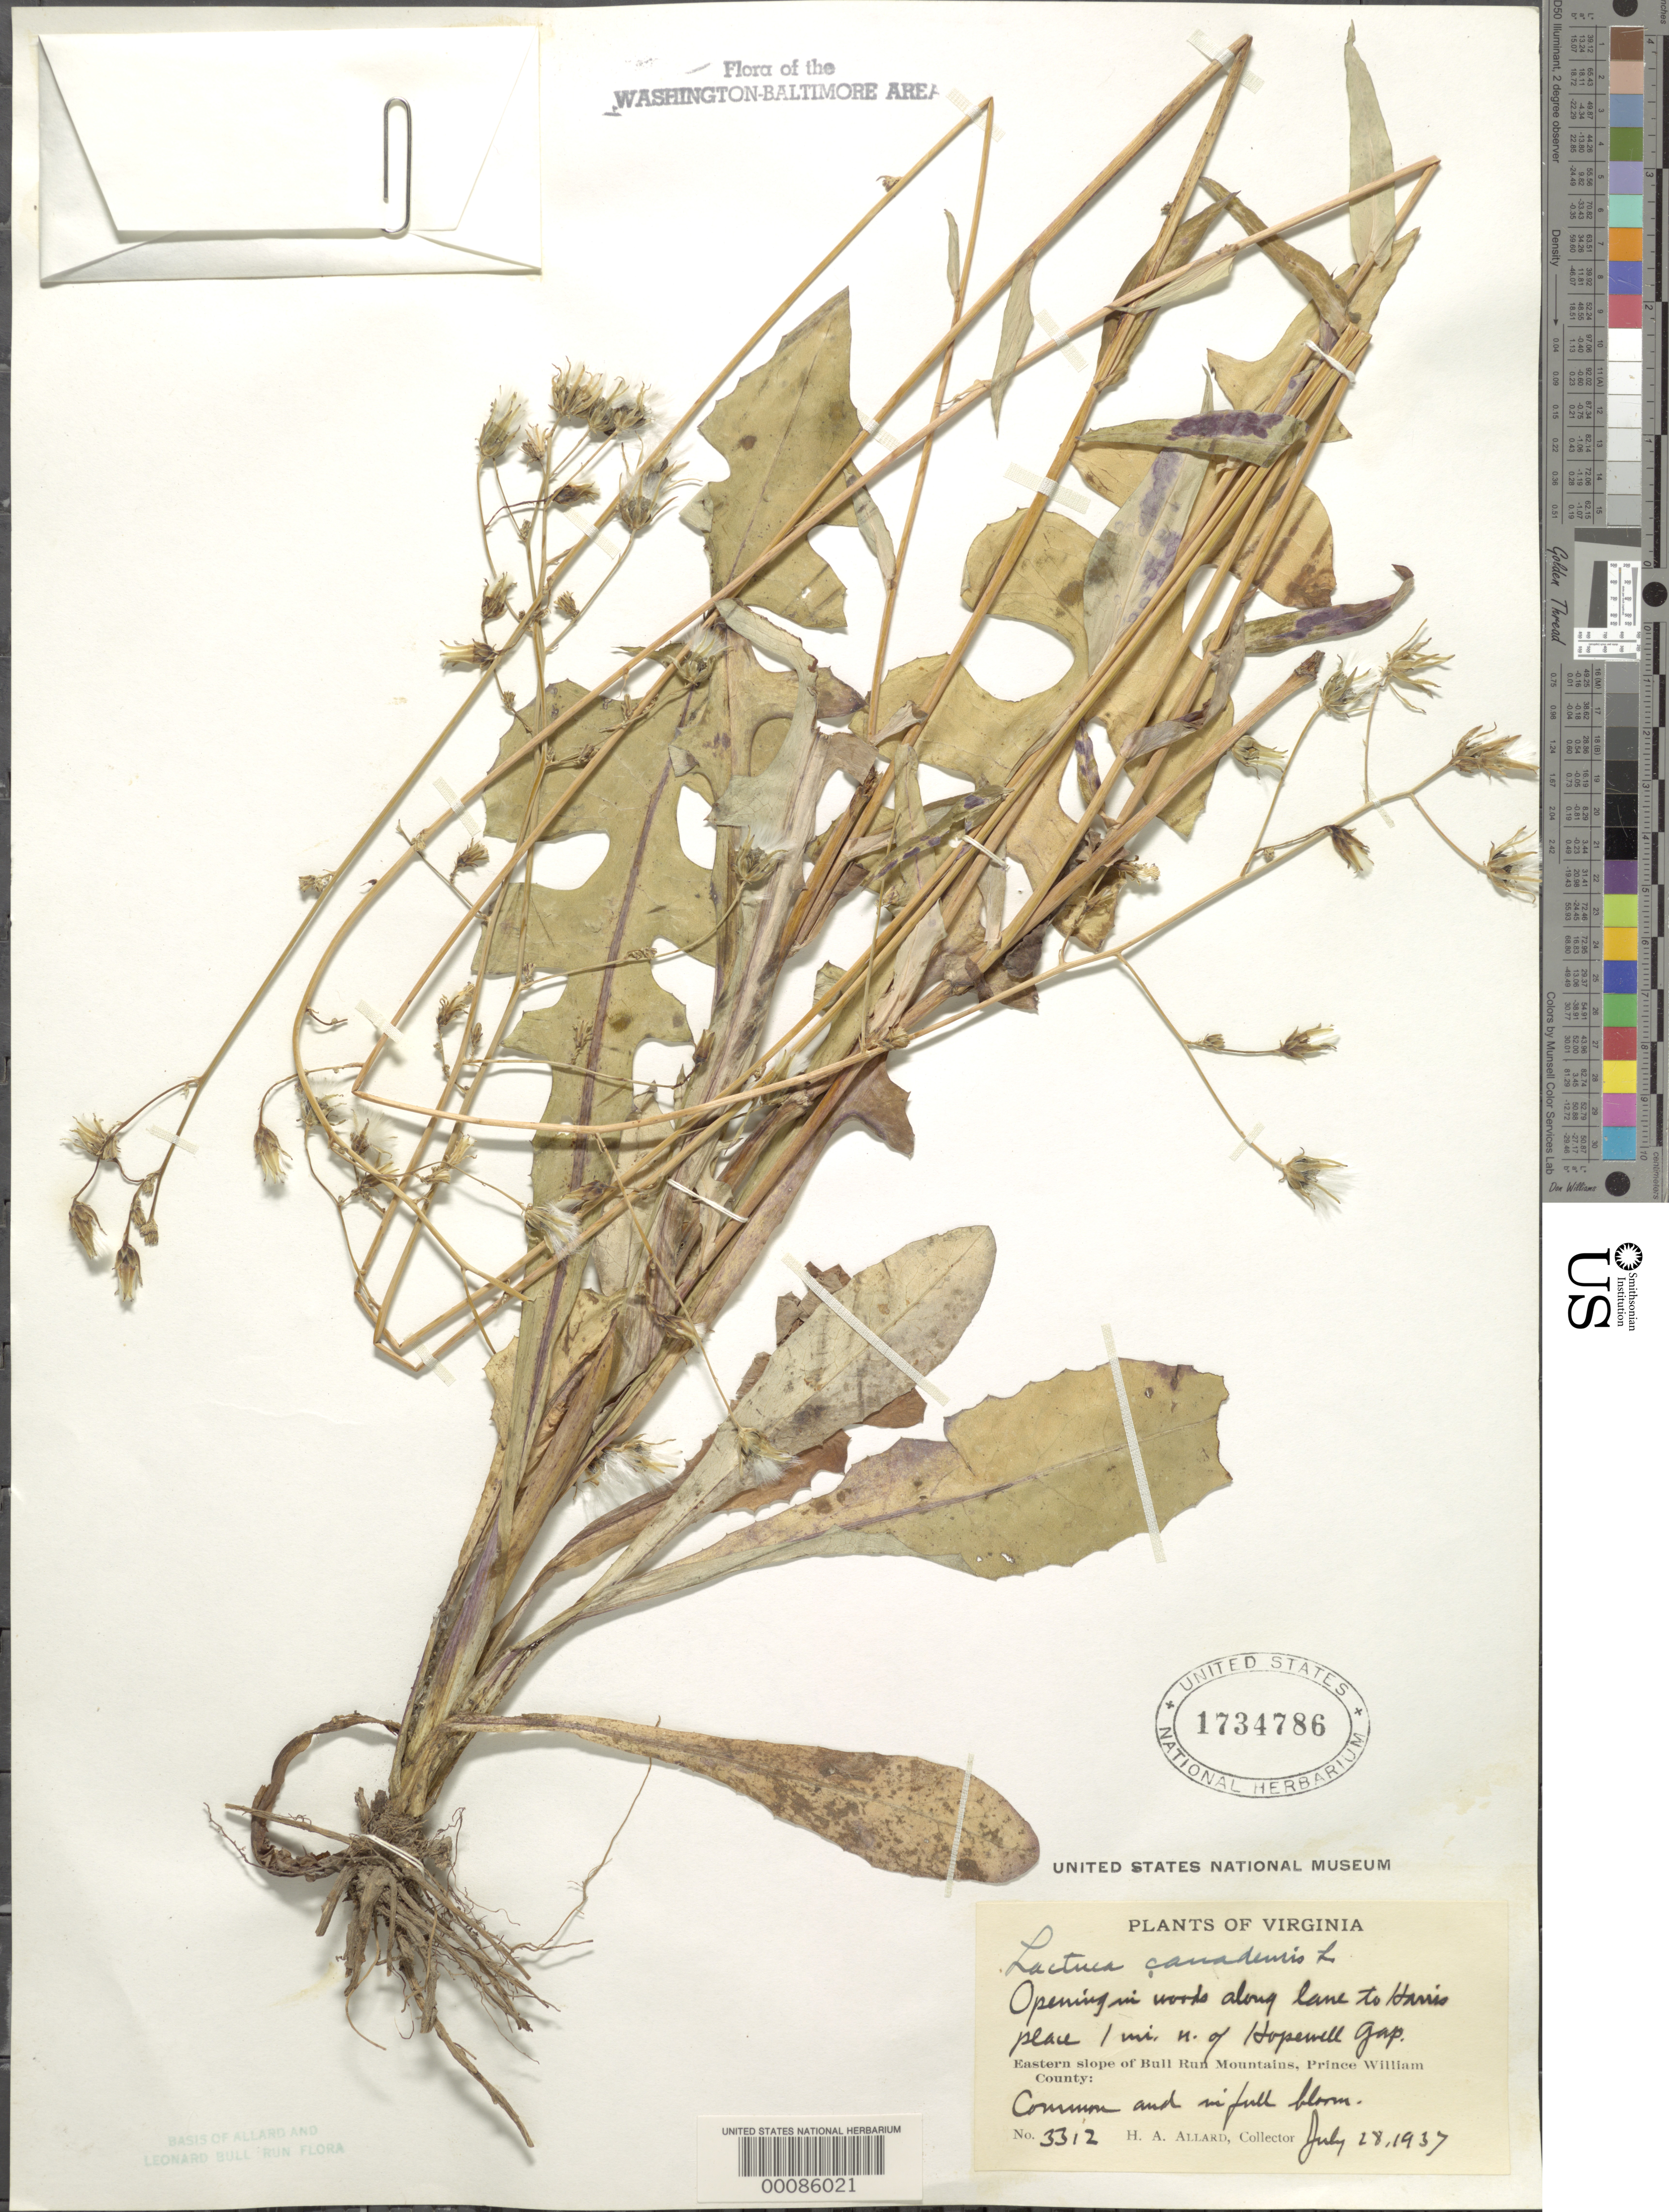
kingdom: Plantae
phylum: Tracheophyta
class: Magnoliopsida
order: Asterales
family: Asteraceae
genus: Lactuca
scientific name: Lactuca canadensis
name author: L.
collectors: H. A. Allard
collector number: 3312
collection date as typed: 28 Jul 1937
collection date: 1937-07-28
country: United States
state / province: Virginia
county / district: Prince William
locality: North of Harris place north of Hopewell Gap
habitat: Opening in woods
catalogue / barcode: US 1734786